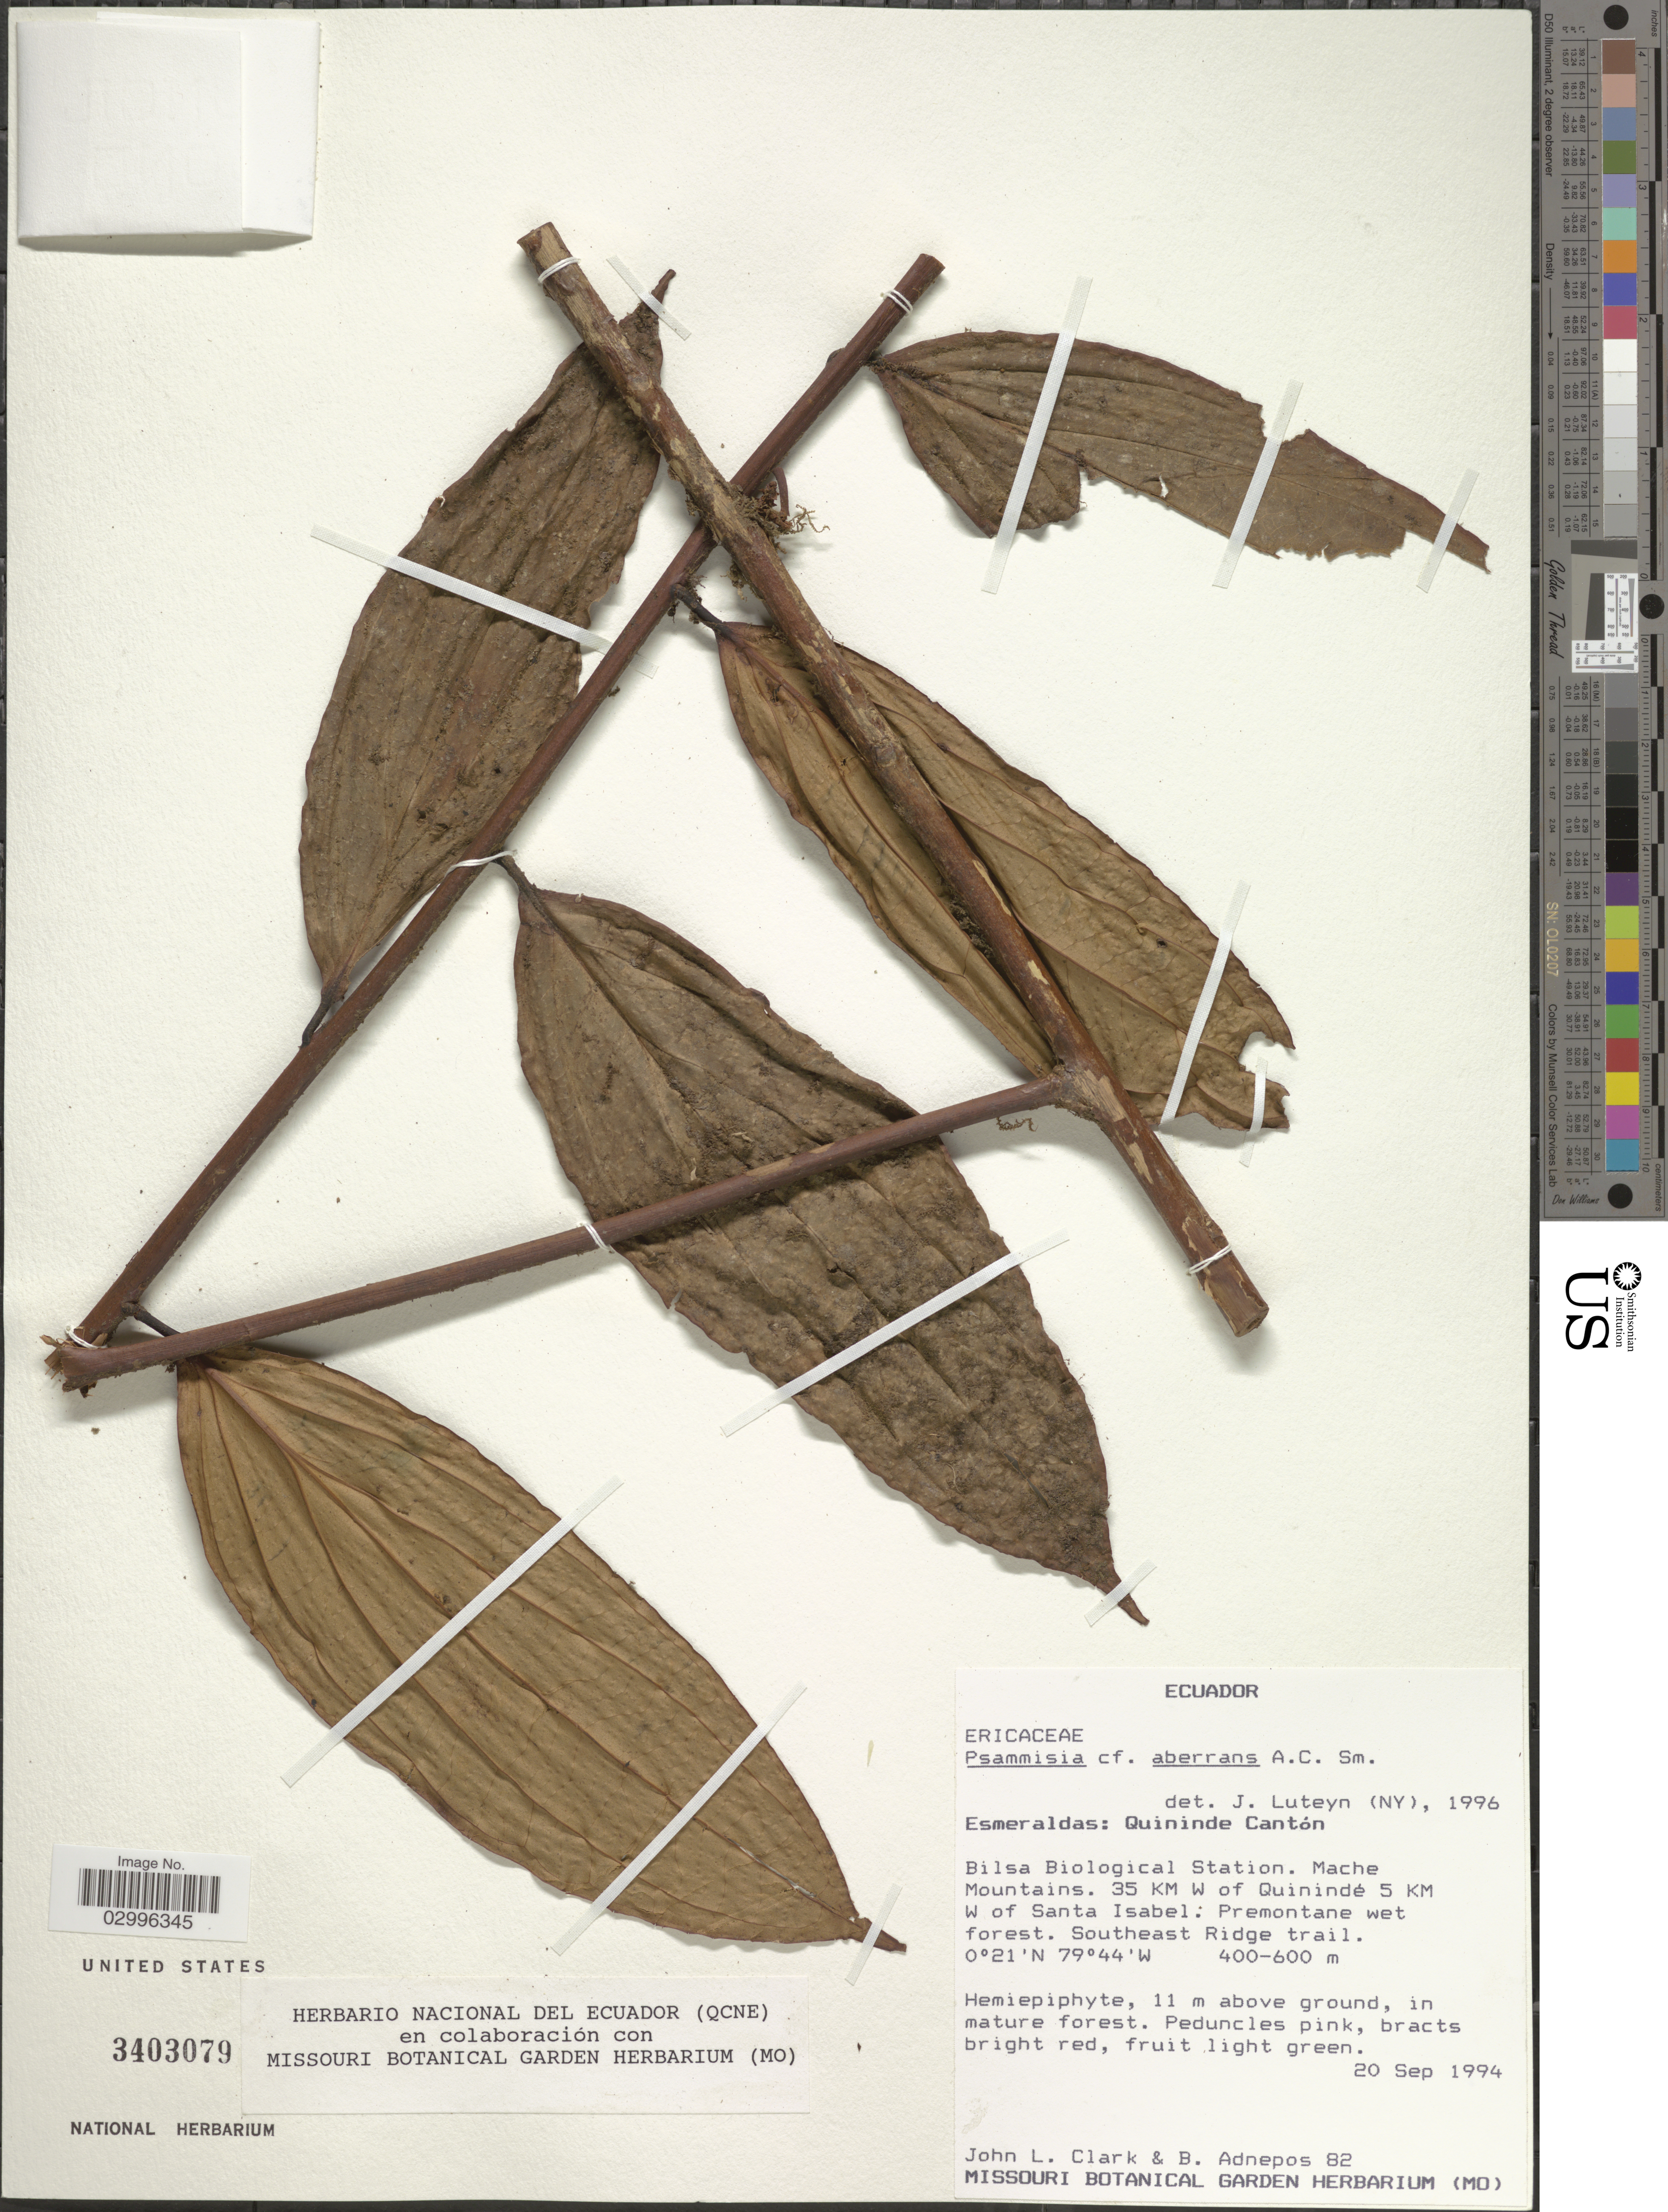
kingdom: Plantae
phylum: Tracheophyta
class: Magnoliopsida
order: Ericales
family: Ericaceae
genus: Psammisia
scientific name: Psammisia aberrans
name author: A.C. Sm.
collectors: J. L. Clark & B. Adnepos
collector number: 82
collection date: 1994-09-20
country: Ecuador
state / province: Esmeraldas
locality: Quininde Cantón. Bilsa Biological Station. Mache Mountains, 35 KM W of Quinindé 5 KM W of Santa Isabel.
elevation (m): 400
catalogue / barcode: US 3403079